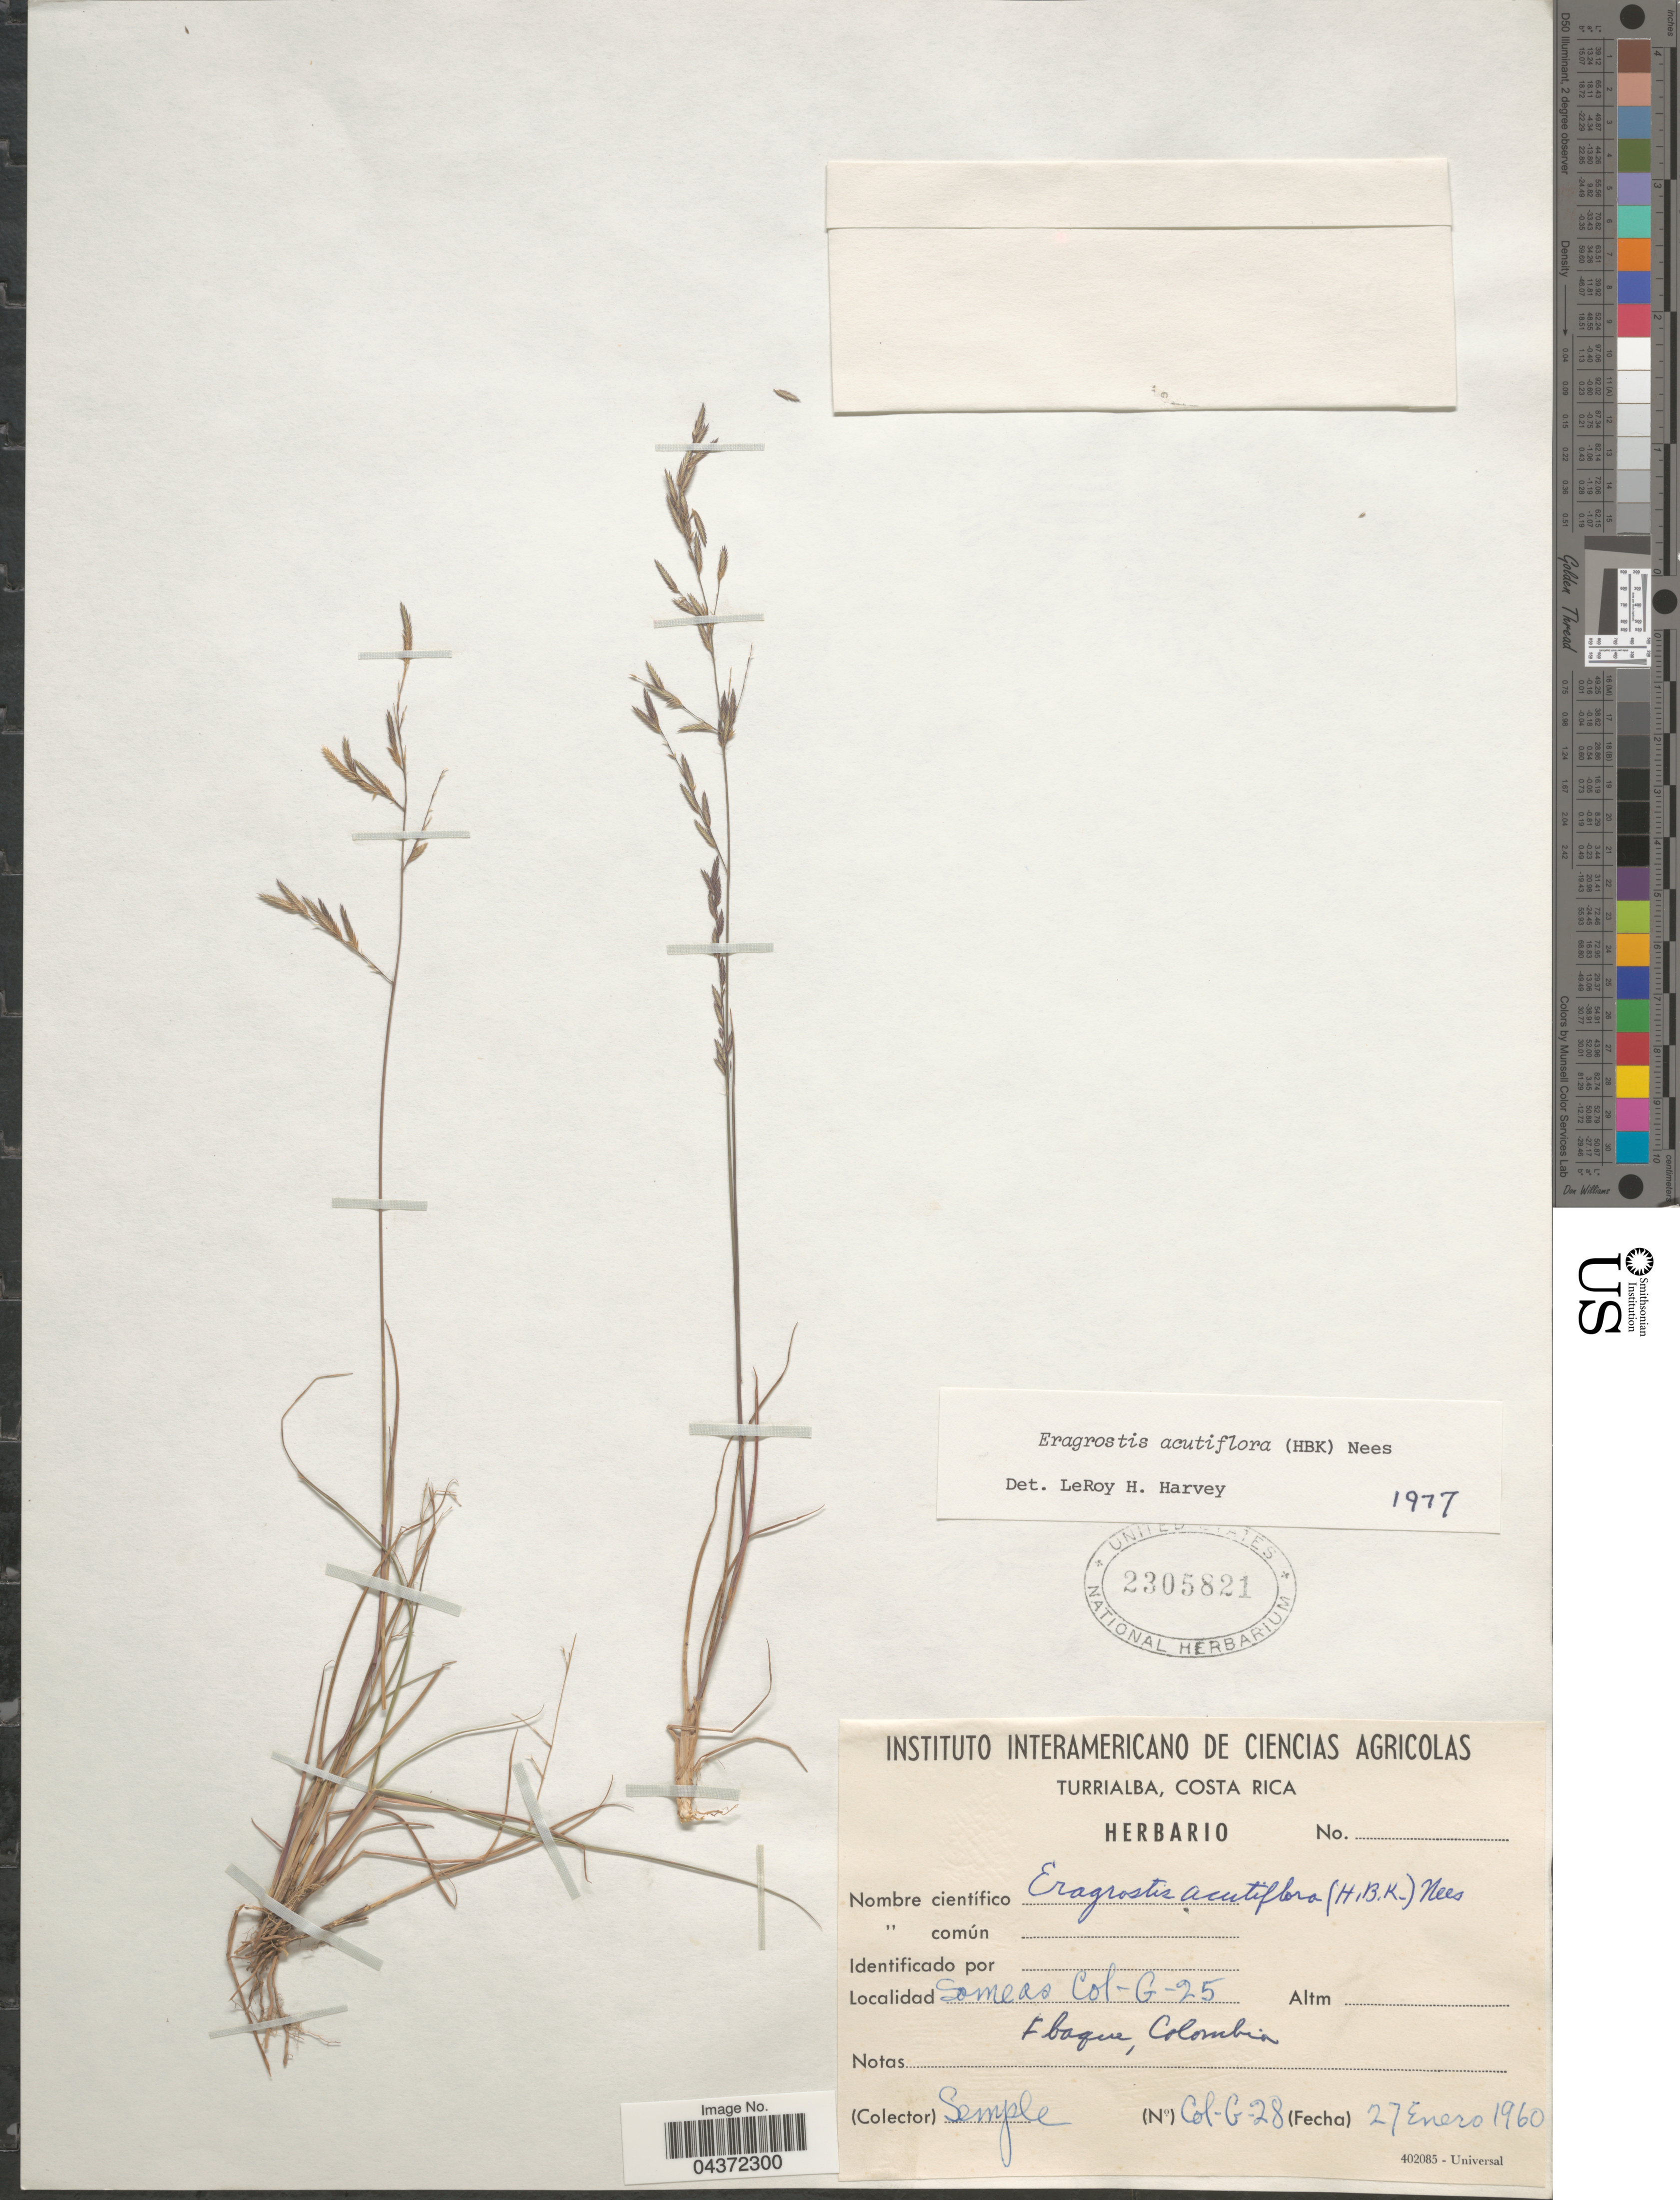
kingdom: Plantae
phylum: Tracheophyta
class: Liliopsida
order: Poales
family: Poaceae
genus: Eragrostis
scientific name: Eragrostis acutiflora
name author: (Kunth) Nees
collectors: Semple, --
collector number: Col-G-28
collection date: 1960-01-27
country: Colombia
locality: Same as Col-G-25. Ibague.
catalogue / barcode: US 2305821